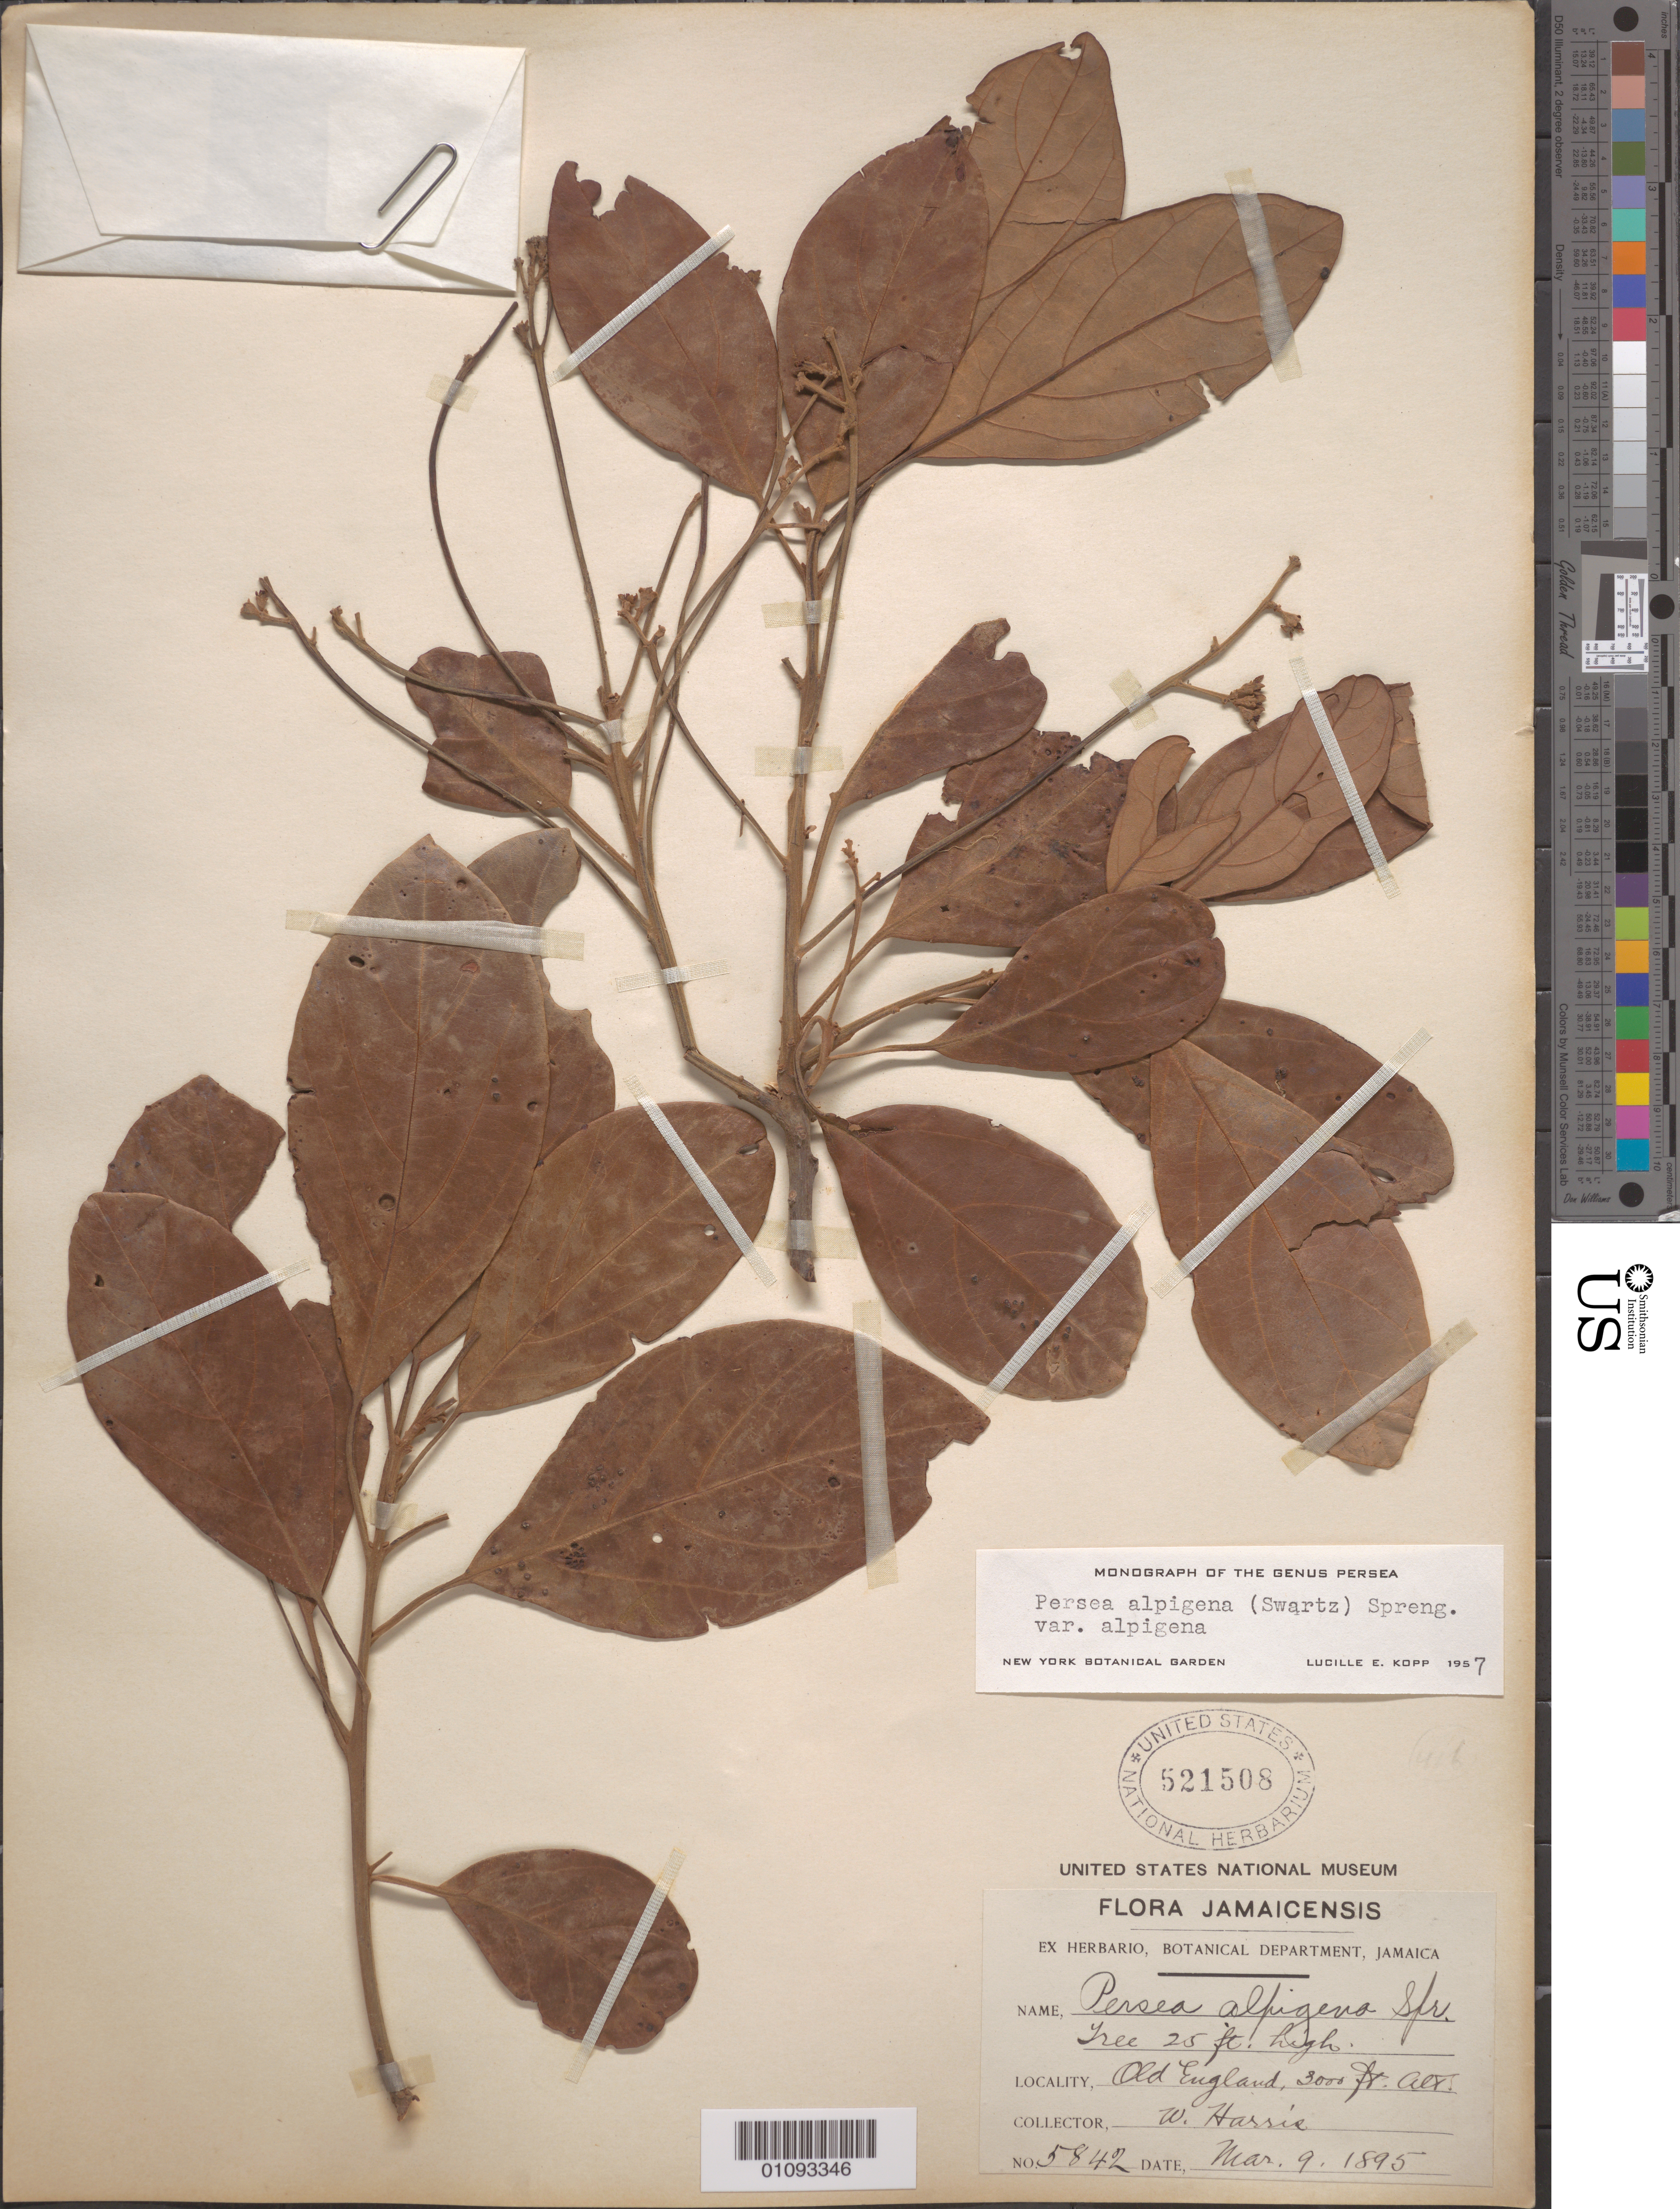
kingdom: Plantae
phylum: Tracheophyta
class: Magnoliopsida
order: Laurales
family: Lauraceae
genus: Persea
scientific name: Persea alpigena var. alpigena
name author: Spreng.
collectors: W. Harris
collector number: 5842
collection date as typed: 09 Mar 1895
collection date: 1895-03-09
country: Jamaica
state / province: Manchester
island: Jamaica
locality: Old England.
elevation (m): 914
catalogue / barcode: US 521508